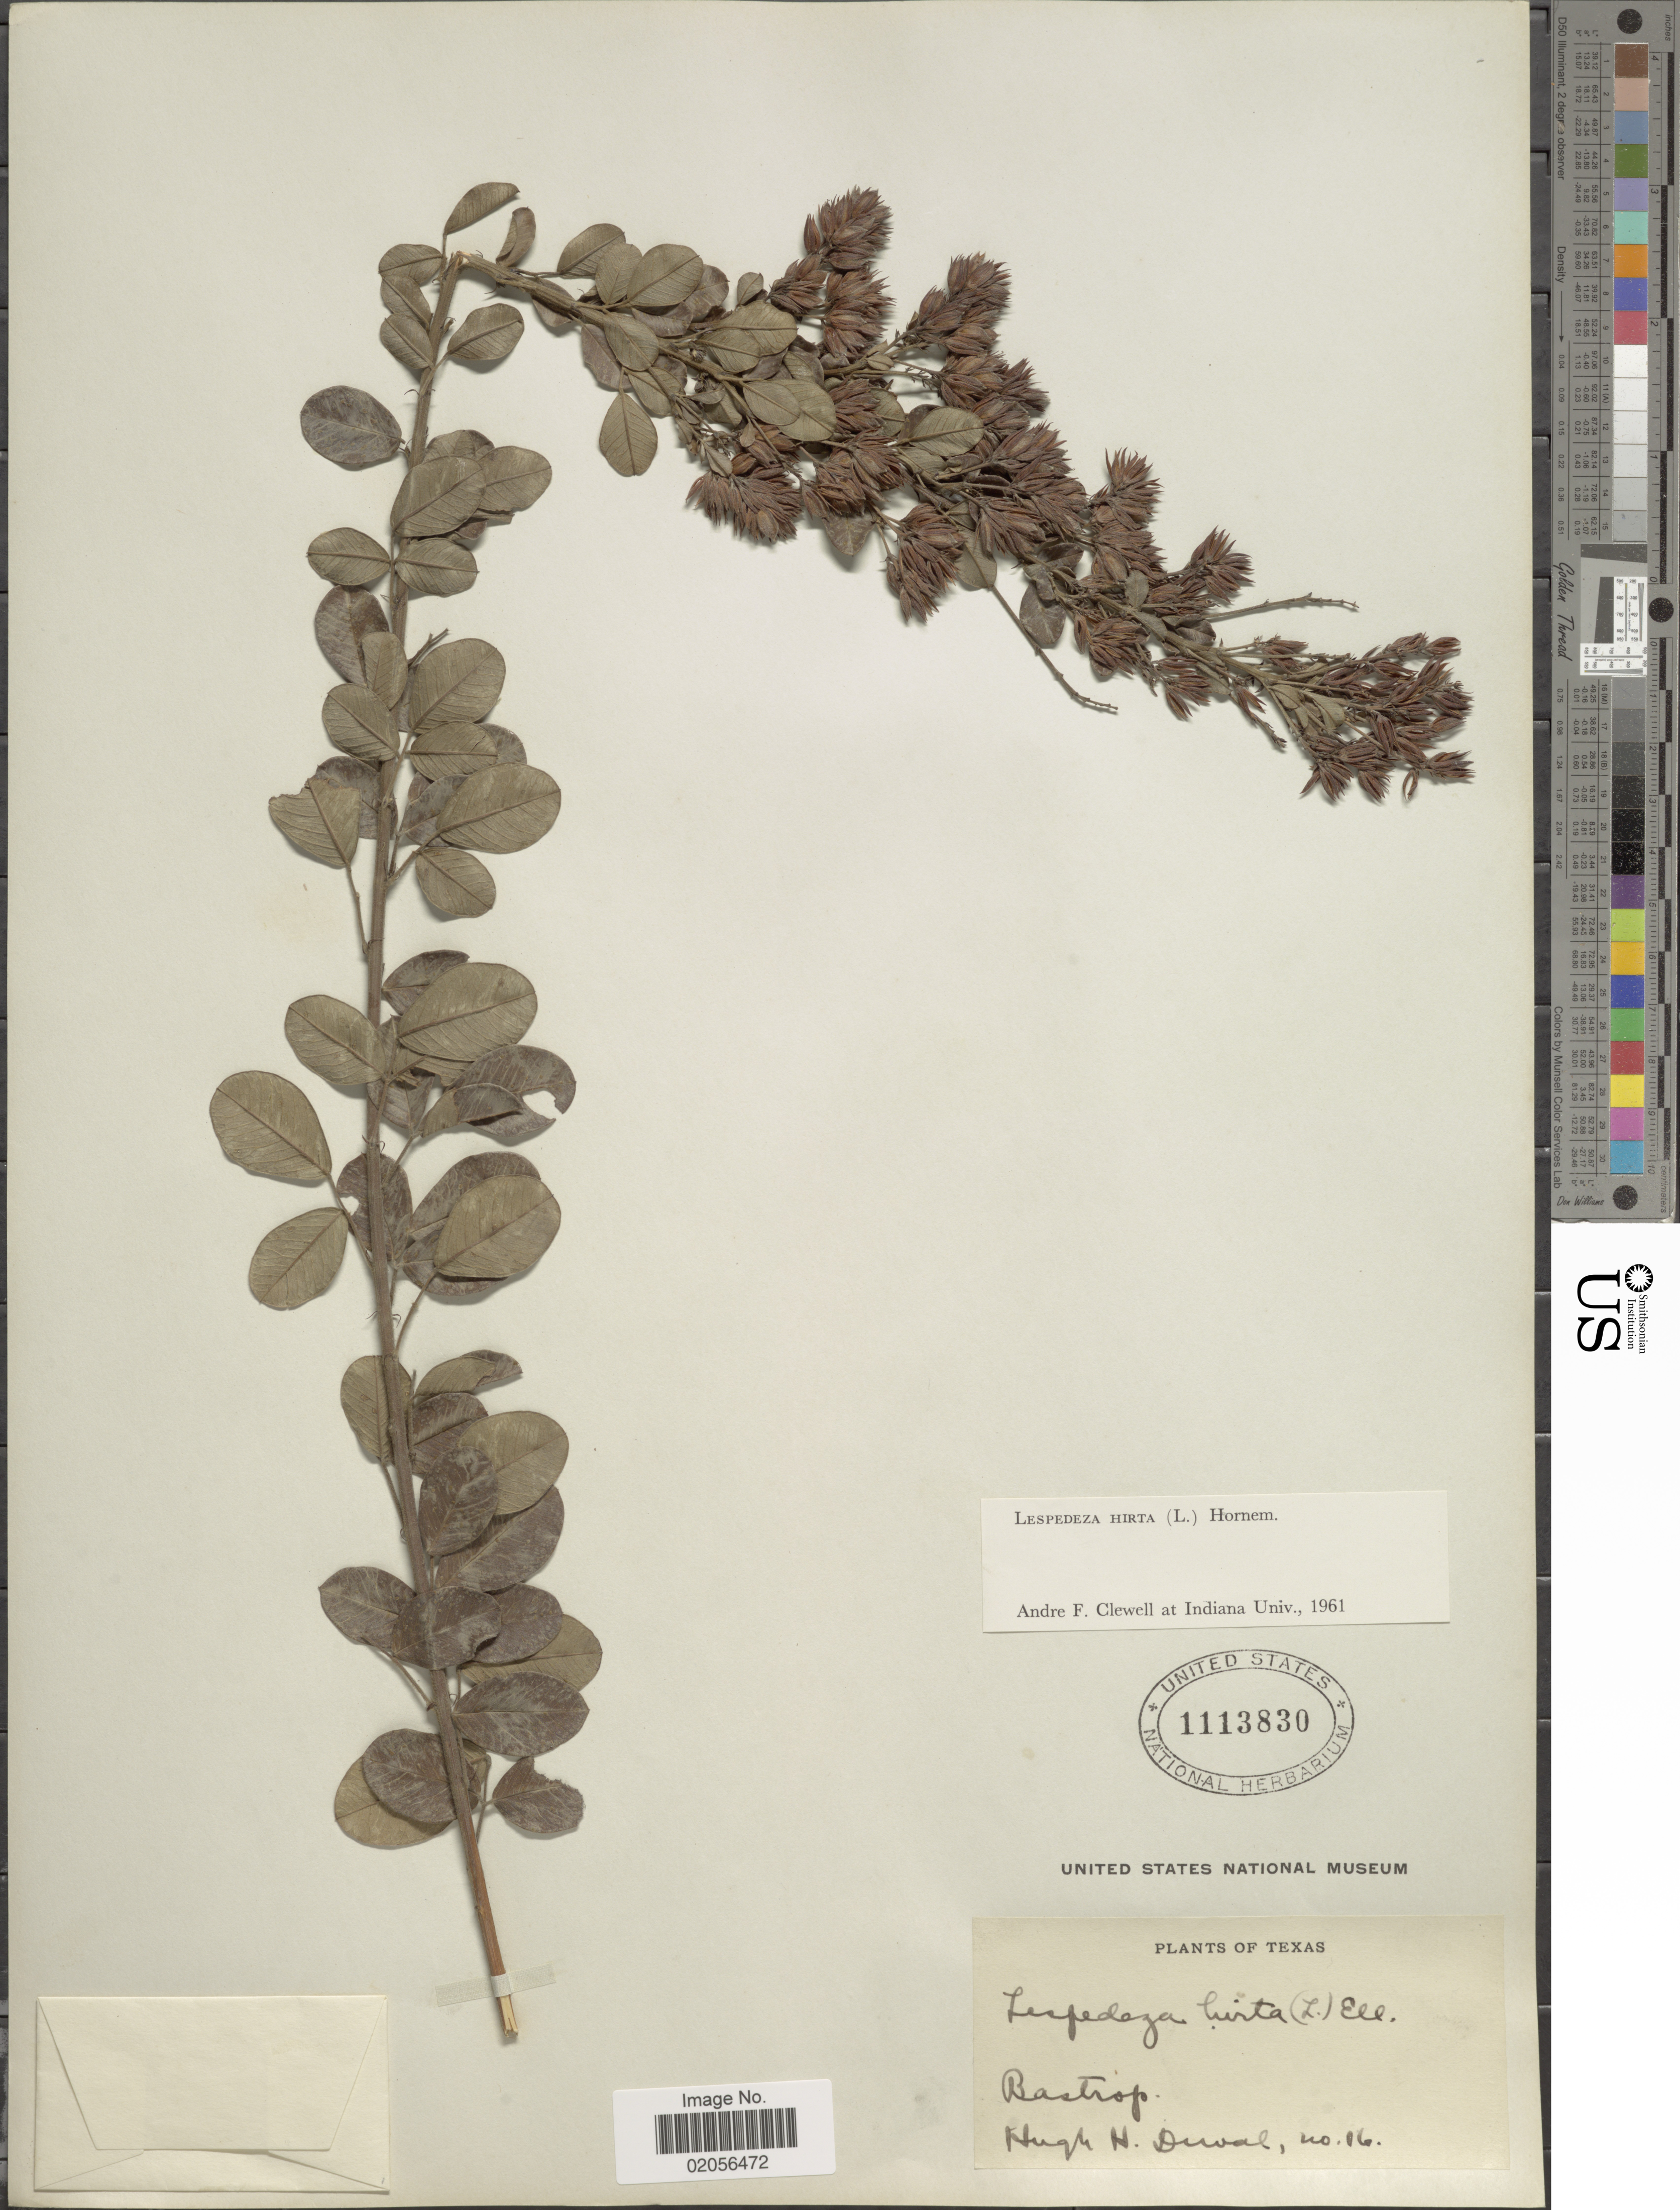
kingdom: Plantae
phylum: Tracheophyta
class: Magnoliopsida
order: Fabales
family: Fabaceae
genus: Lespedeza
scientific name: Lespedeza hirta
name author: (L.) Hornem.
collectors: H. Duval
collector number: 16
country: United States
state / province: Texas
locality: Bastrop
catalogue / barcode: US 1113830